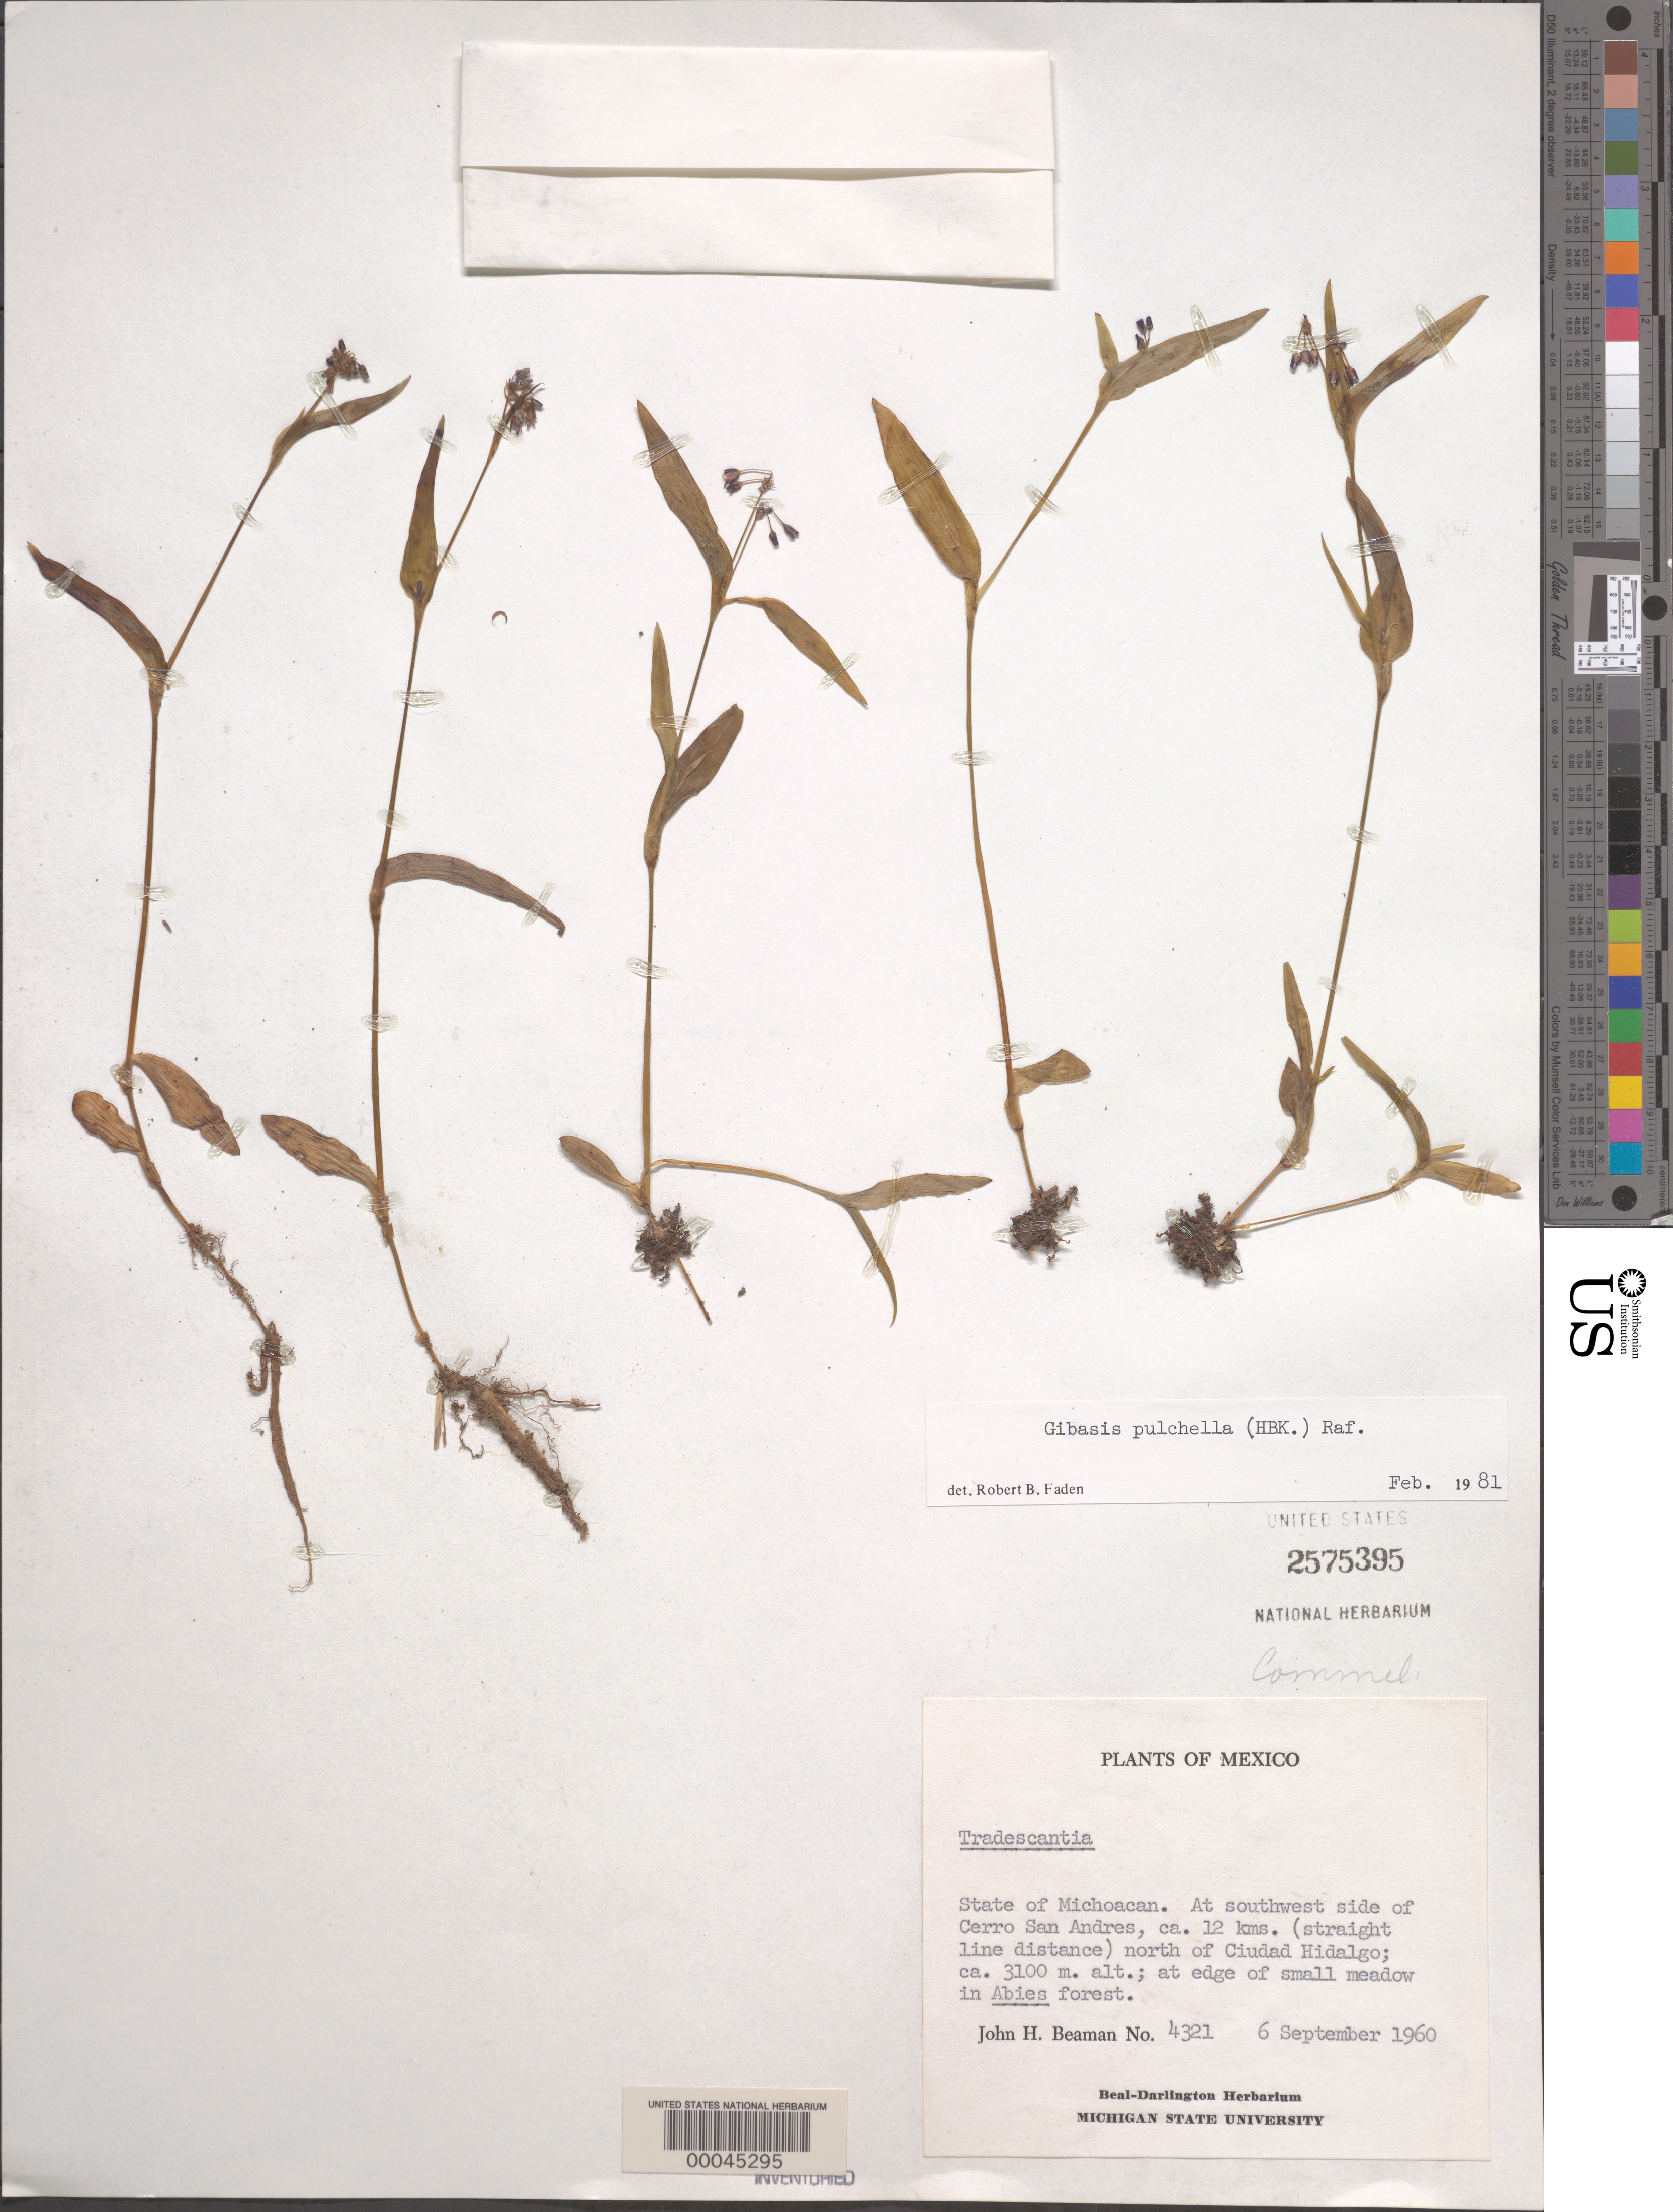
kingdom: Plantae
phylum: Tracheophyta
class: Liliopsida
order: Commelinales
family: Commelinaceae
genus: Gibasis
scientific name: Gibasis pulchella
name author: (Kunth) Raf.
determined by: Faden, Robert B., (US), Smithsonian Institution - National Museum of Natural History (UNITED STATES)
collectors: J. H. Beaman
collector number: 4321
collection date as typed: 06 Sep 1960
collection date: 1960-09-06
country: Mexico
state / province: Michoacán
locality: Cerro San Andrés, N of Ciudad Hidalgo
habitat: Meadow edge, forest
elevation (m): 3100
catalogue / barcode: US 2575395